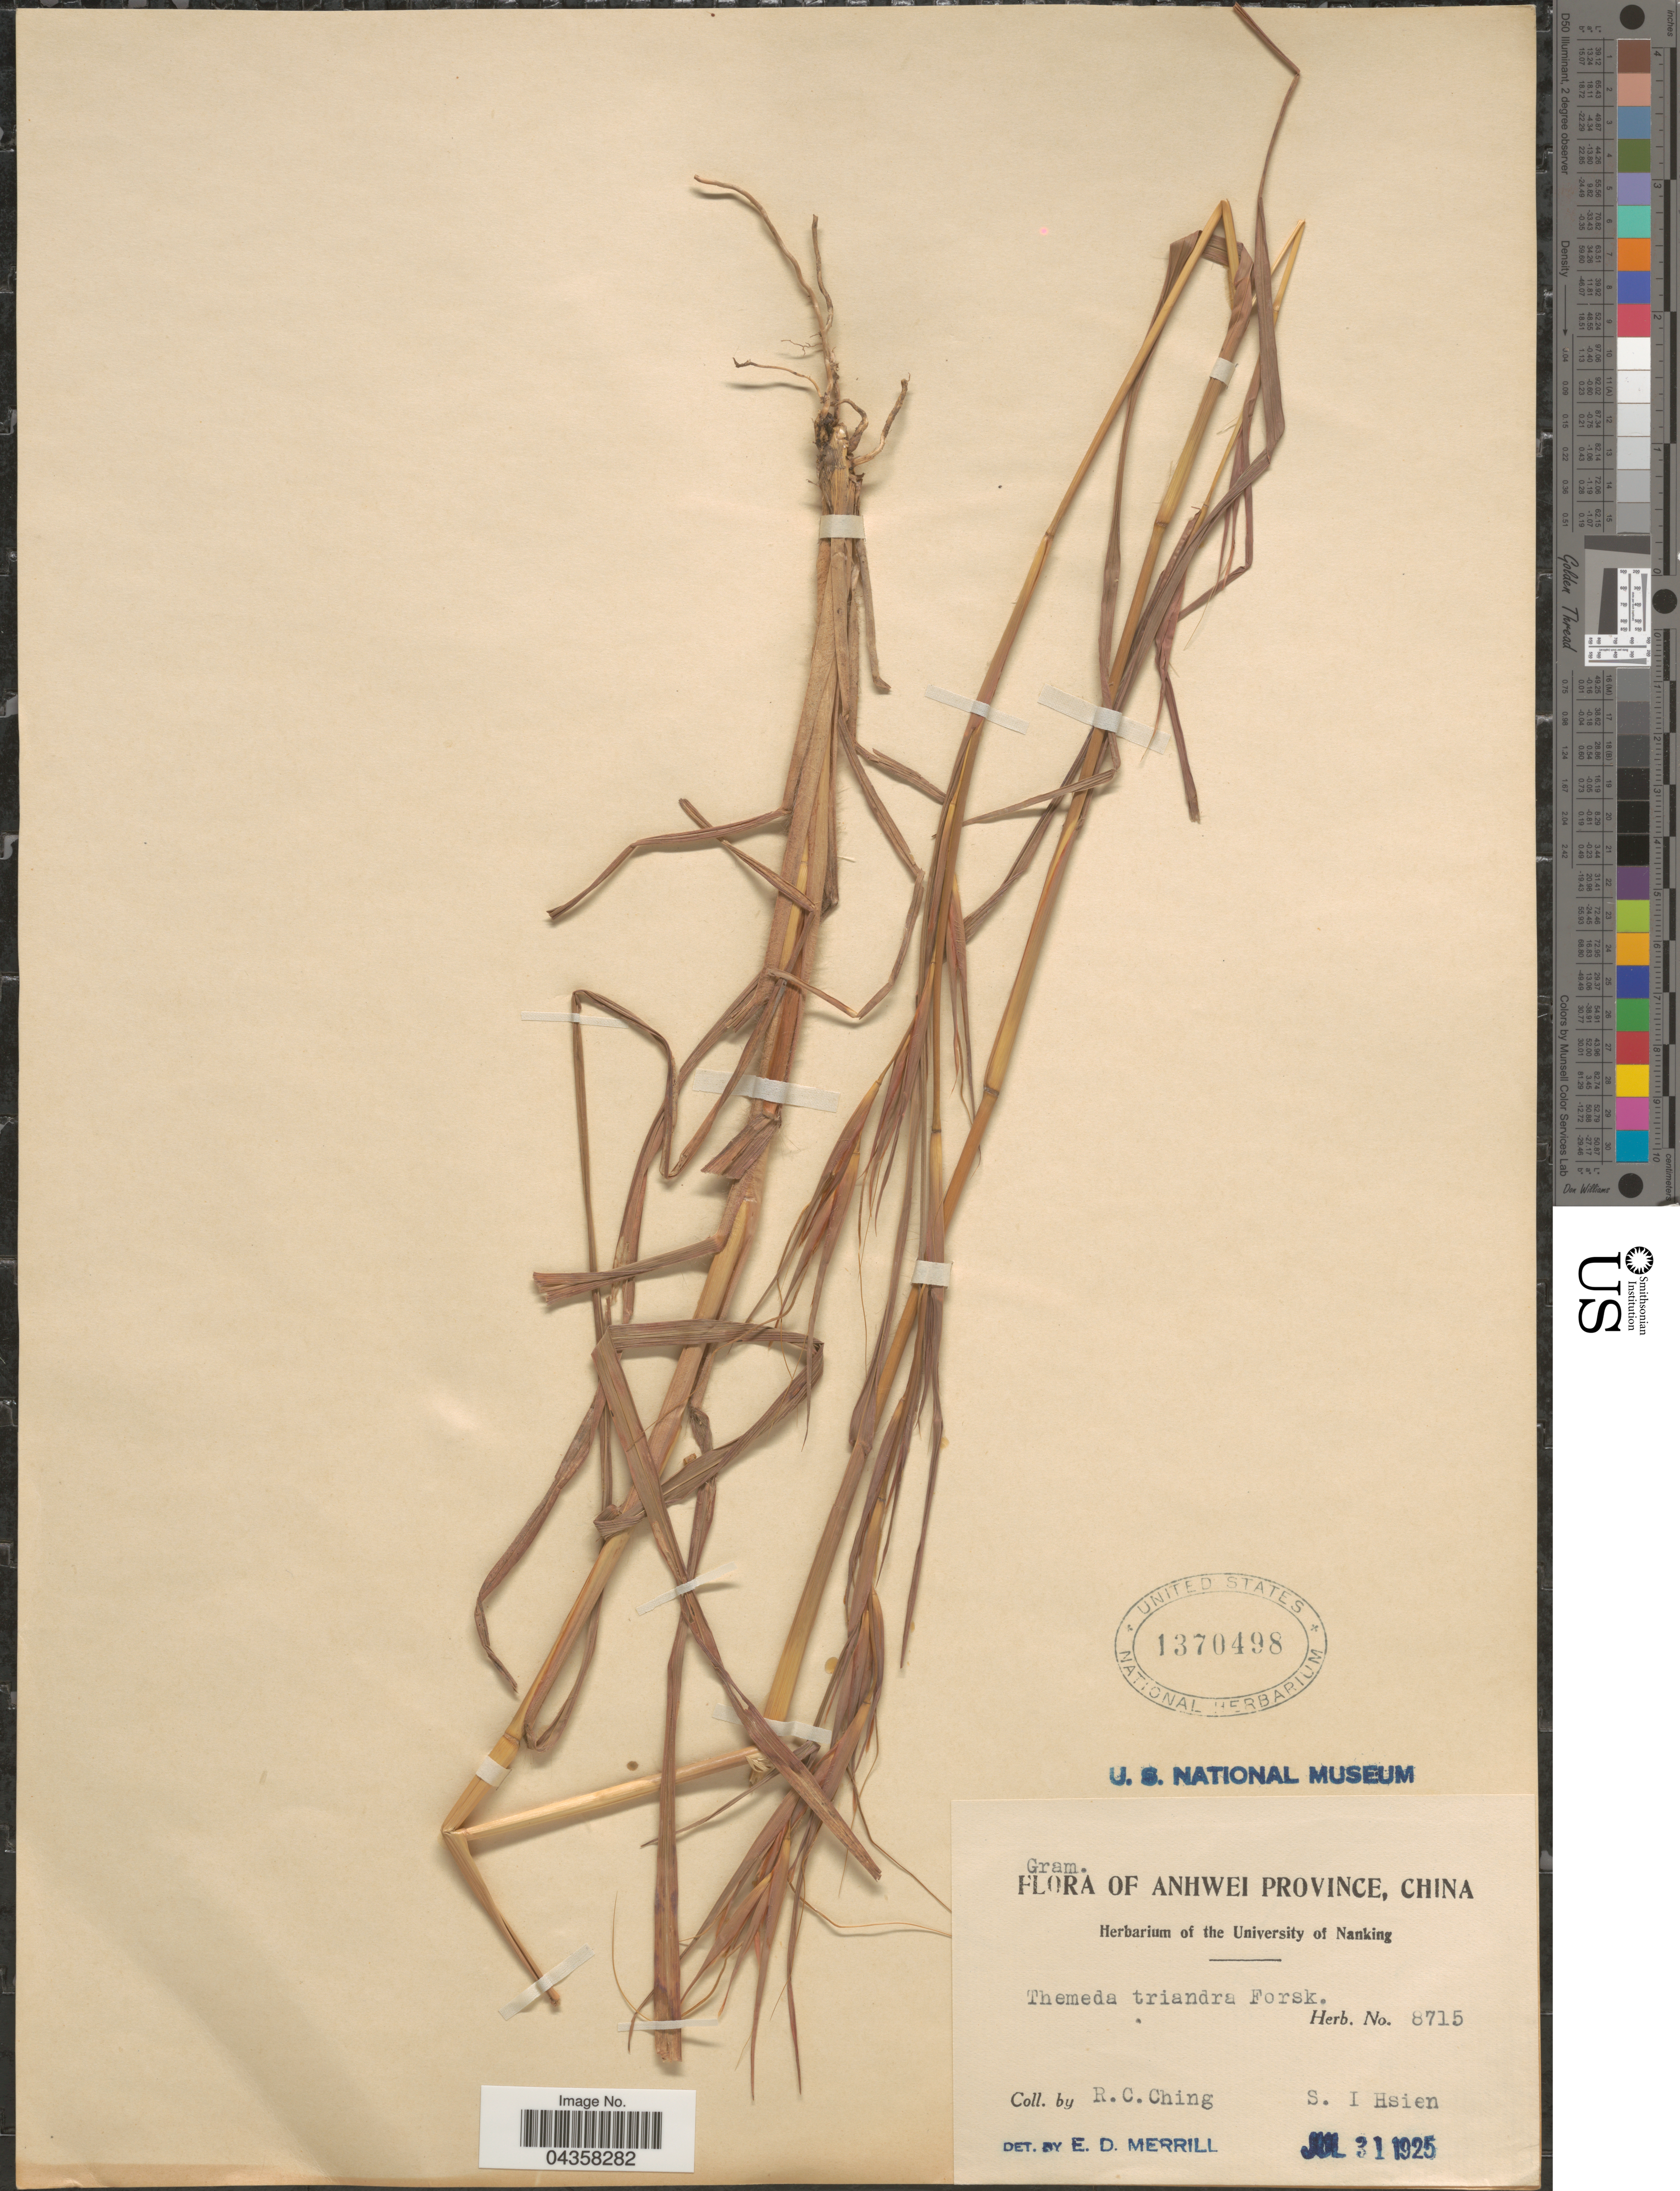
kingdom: Plantae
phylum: Tracheophyta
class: Liliopsida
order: Poales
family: Poaceae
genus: Themeda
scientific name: Themeda triandra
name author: Forssk.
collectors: R. C. Ching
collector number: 8715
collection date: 1925-07-31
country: China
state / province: Anhui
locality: Anhwei Province. S. I Hsien.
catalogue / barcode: US 1370498